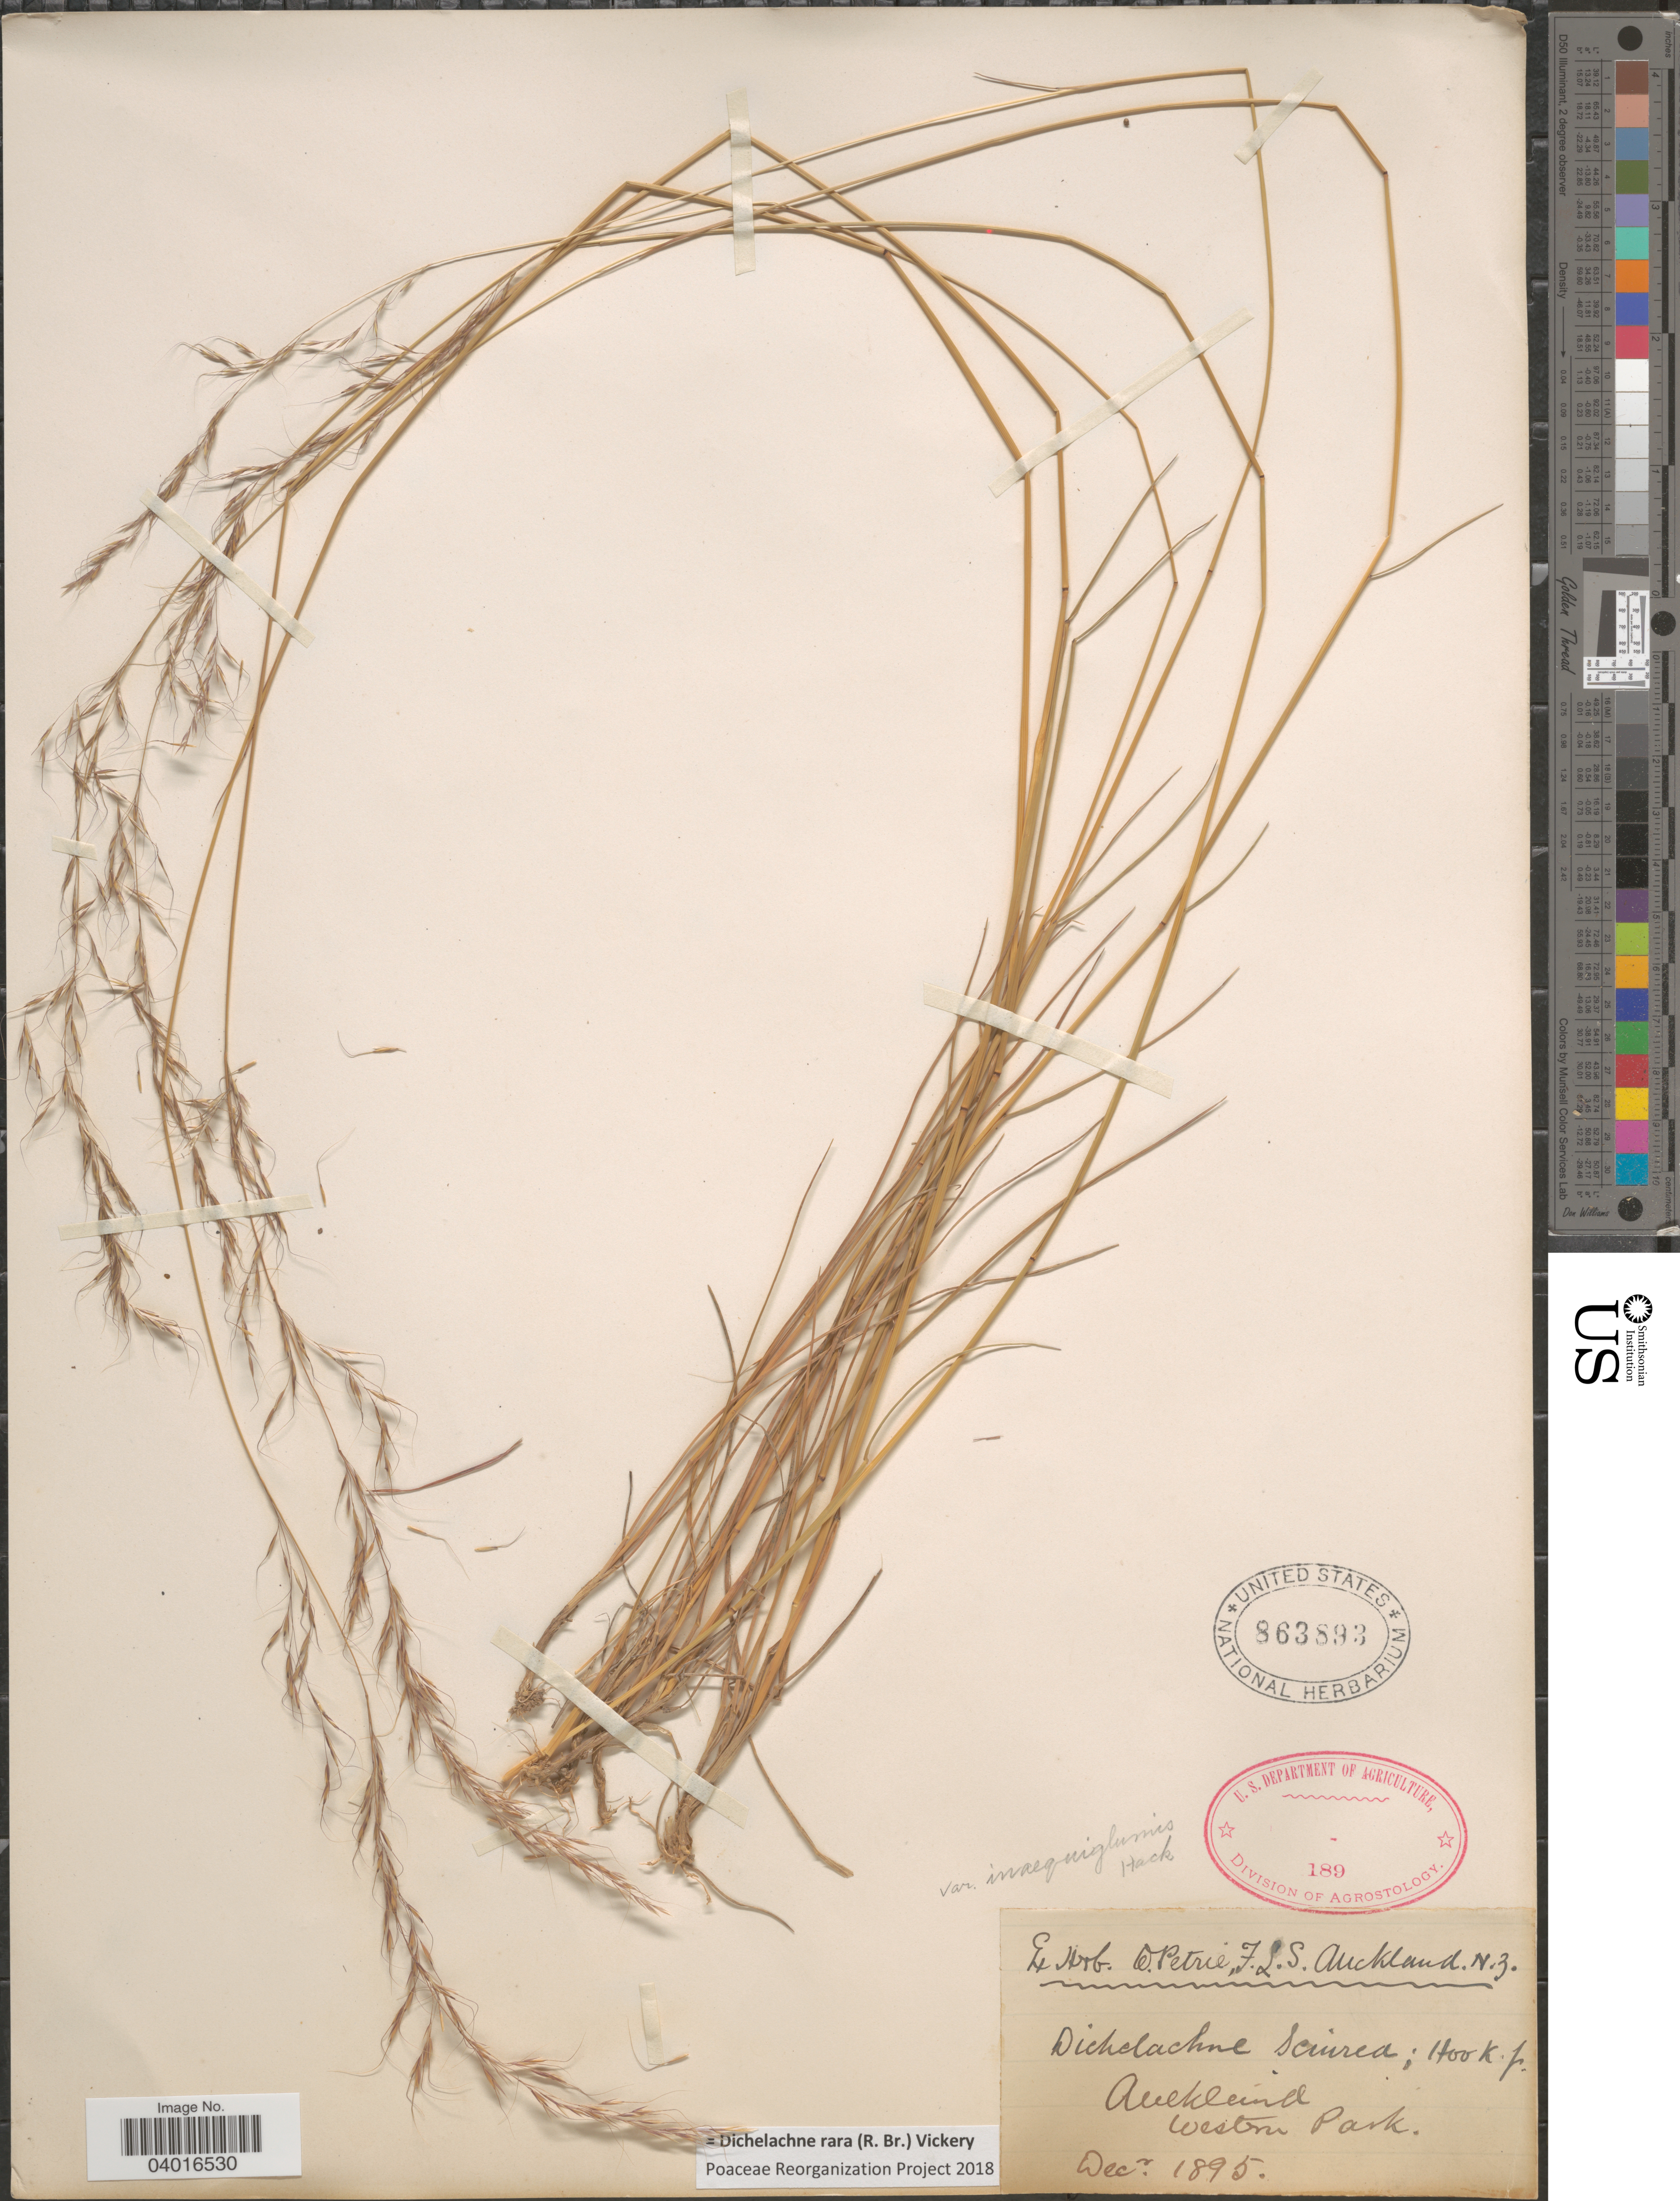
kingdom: Plantae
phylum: Tracheophyta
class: Liliopsida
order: Poales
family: Poaceae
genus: Dichelachne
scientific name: Dichelachne rara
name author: (R. Br.) Vickery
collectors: Ex Herb D. Petrie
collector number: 3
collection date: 1895-12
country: New Zealand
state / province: Auckland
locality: Western Park.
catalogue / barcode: US 863893